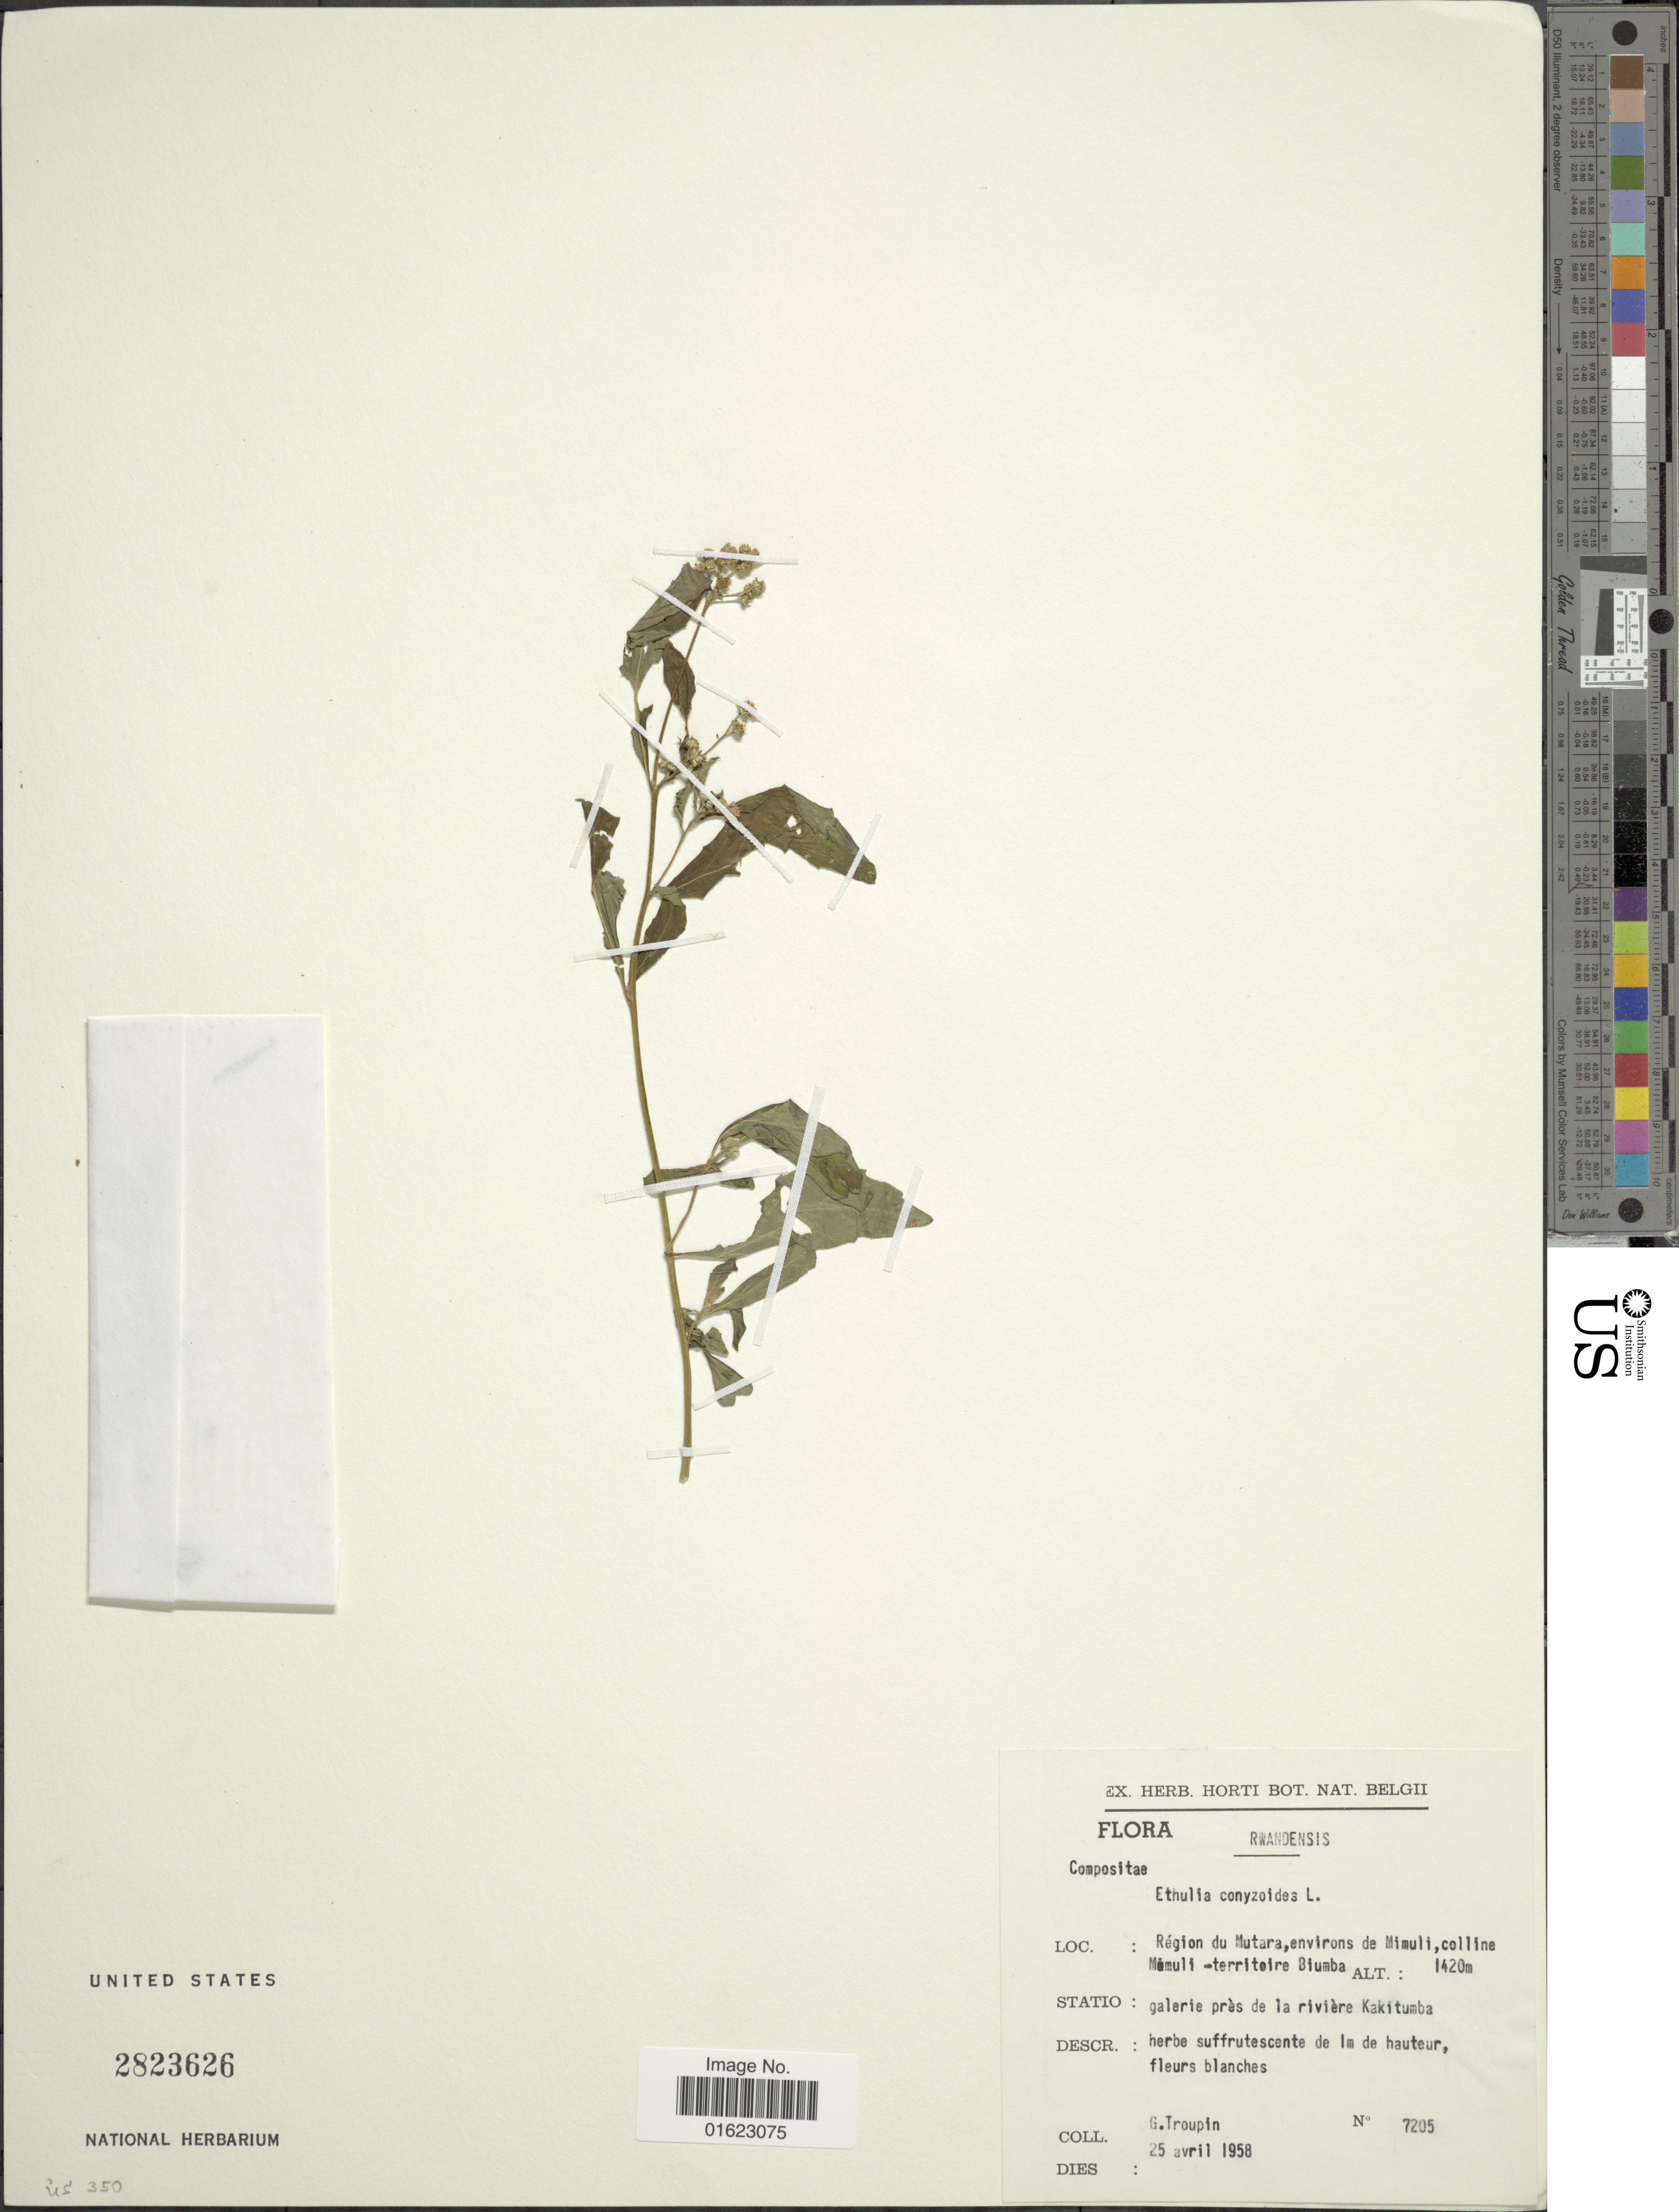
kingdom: Plantae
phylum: Tracheophyta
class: Magnoliopsida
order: Asterales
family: Asteraceae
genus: Ethulia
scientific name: Ethulia conyzoides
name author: L. f.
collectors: G. Troupin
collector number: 7205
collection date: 1958-04-25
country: Rwanda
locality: Rwandensis, Region du Mutara, environs de Mimuli, colline Mimuli - territoire Biumba.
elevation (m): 1420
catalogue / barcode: US 2823626